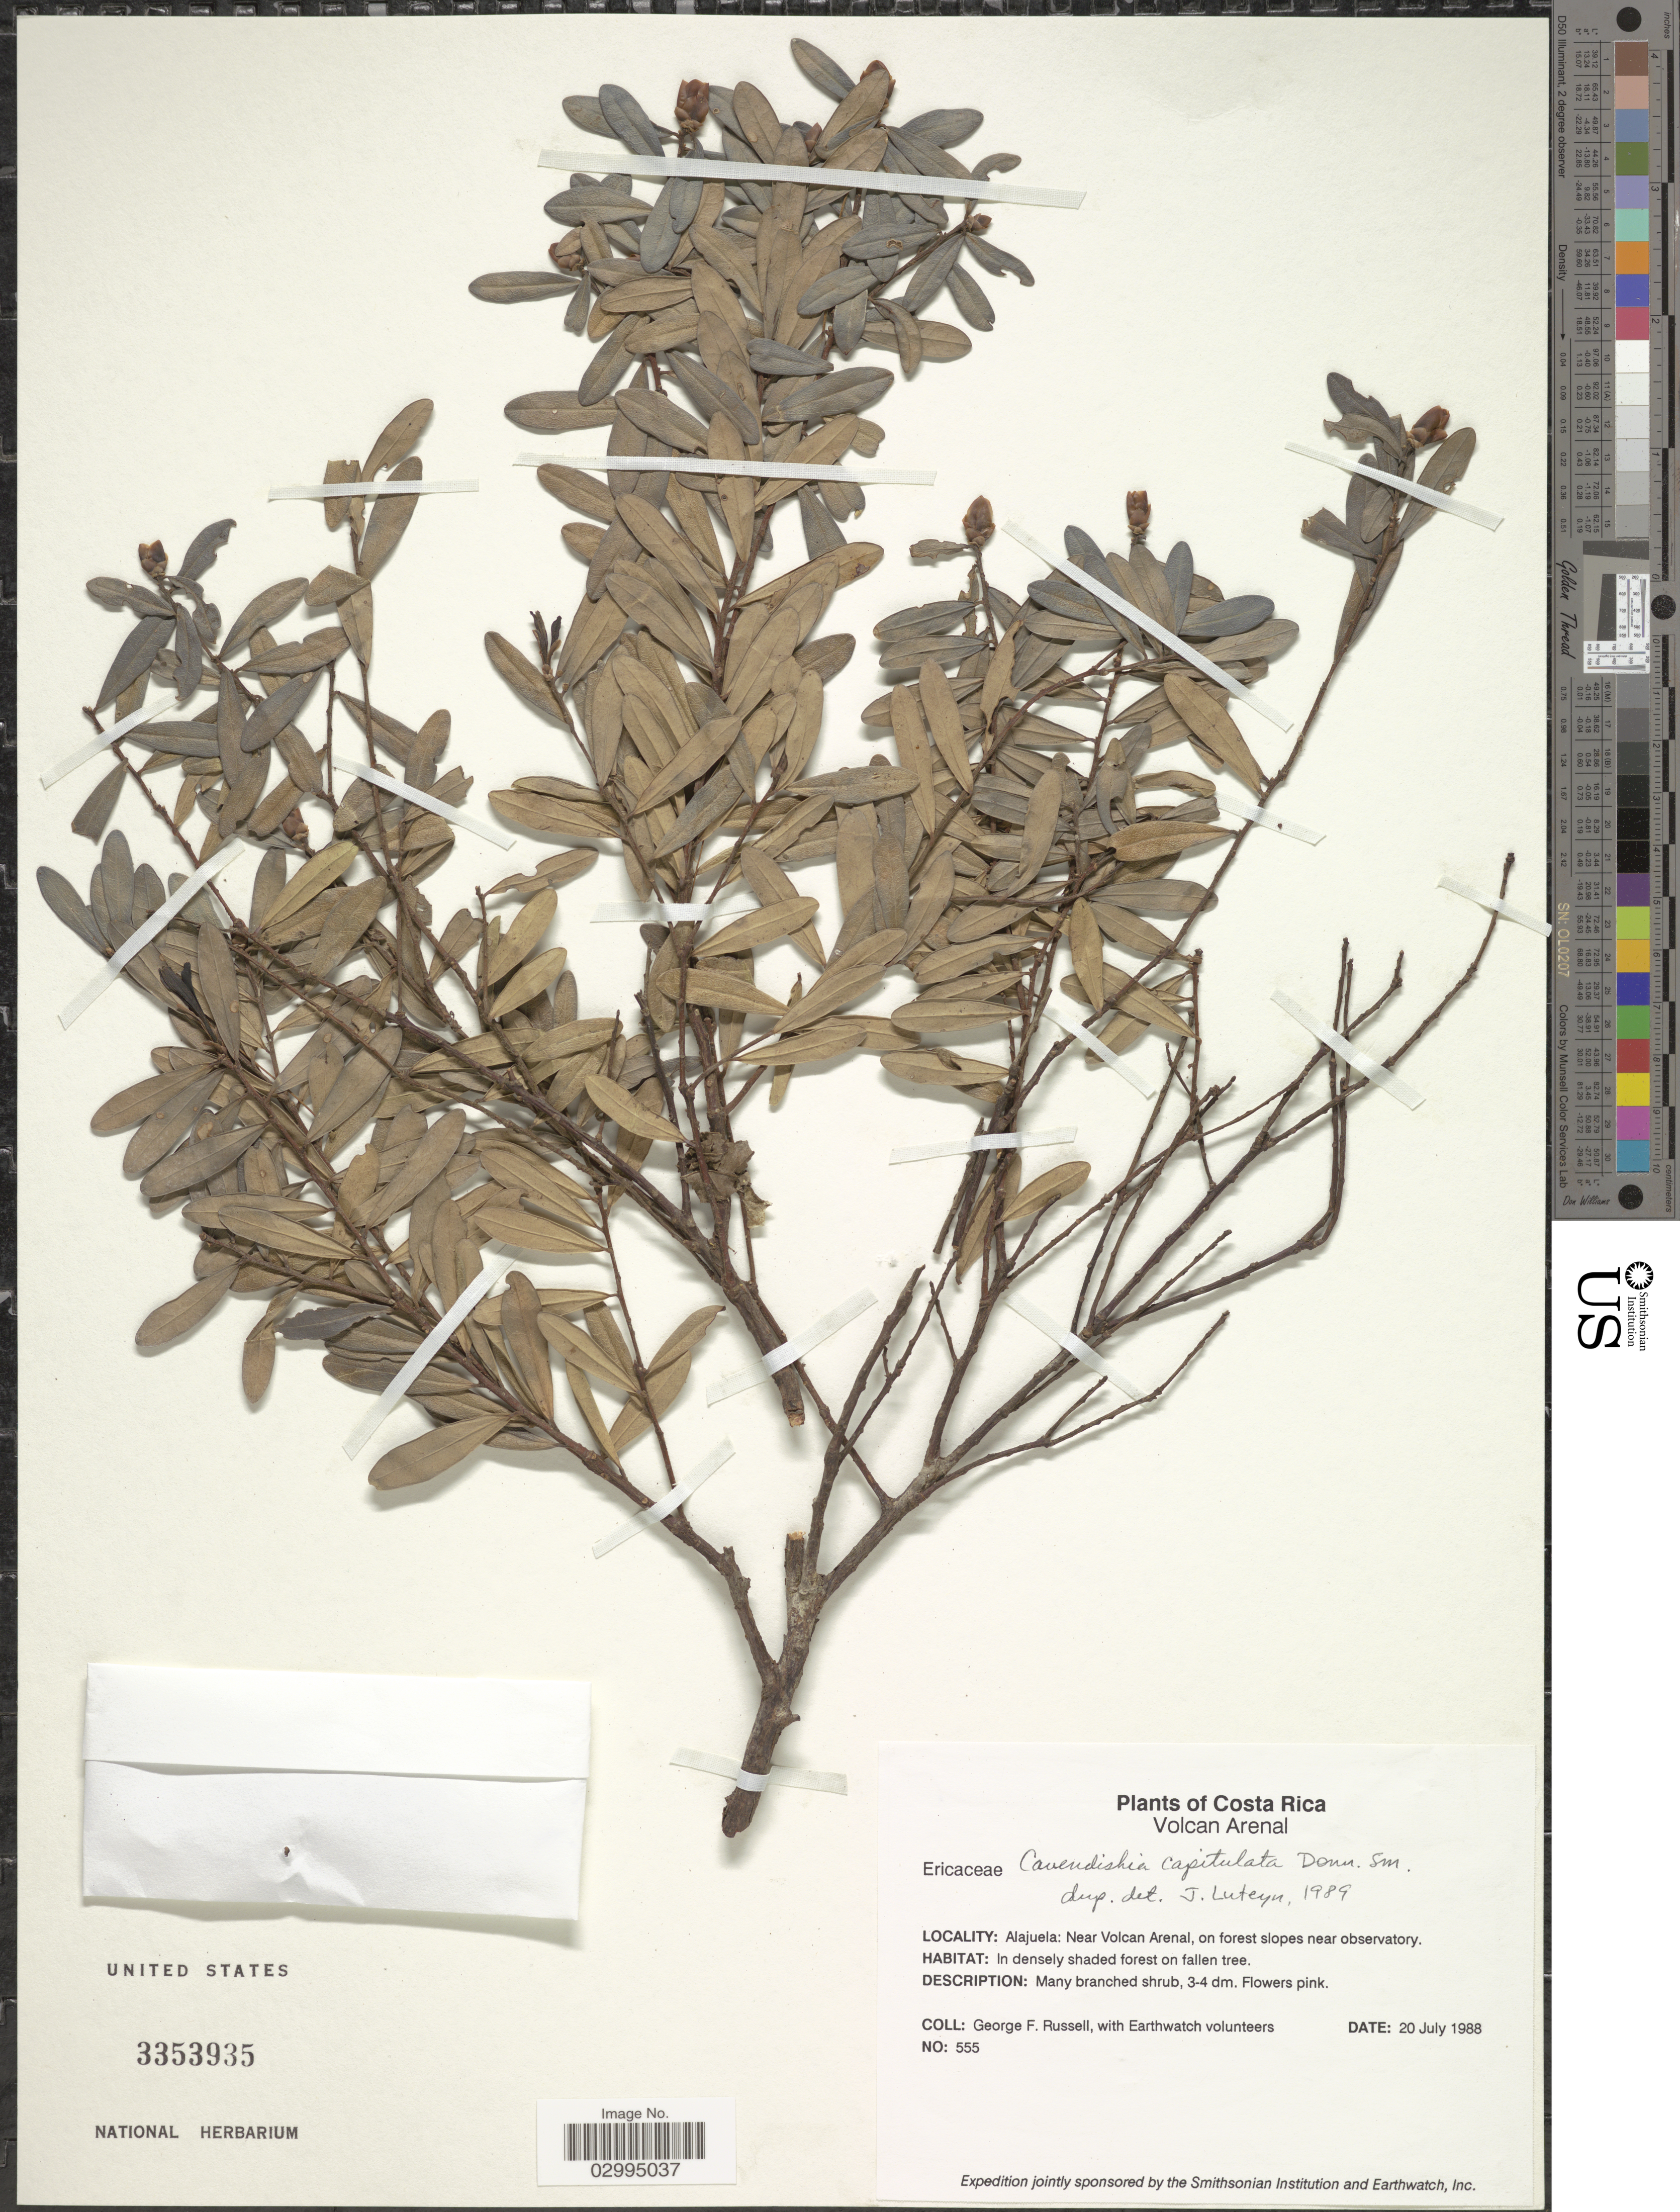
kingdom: Plantae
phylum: Tracheophyta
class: Magnoliopsida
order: Ericales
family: Ericaceae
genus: Cavendishia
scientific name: Cavendishia capitulata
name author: Donn. Sm.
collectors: G. Russell & Earthwatch Volunteers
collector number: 555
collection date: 1988-07-20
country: Costa Rica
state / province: Alajuela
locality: Volcan Arenal. Near Volcan Arenal, on forest slopes near observatory.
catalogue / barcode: US 3353935